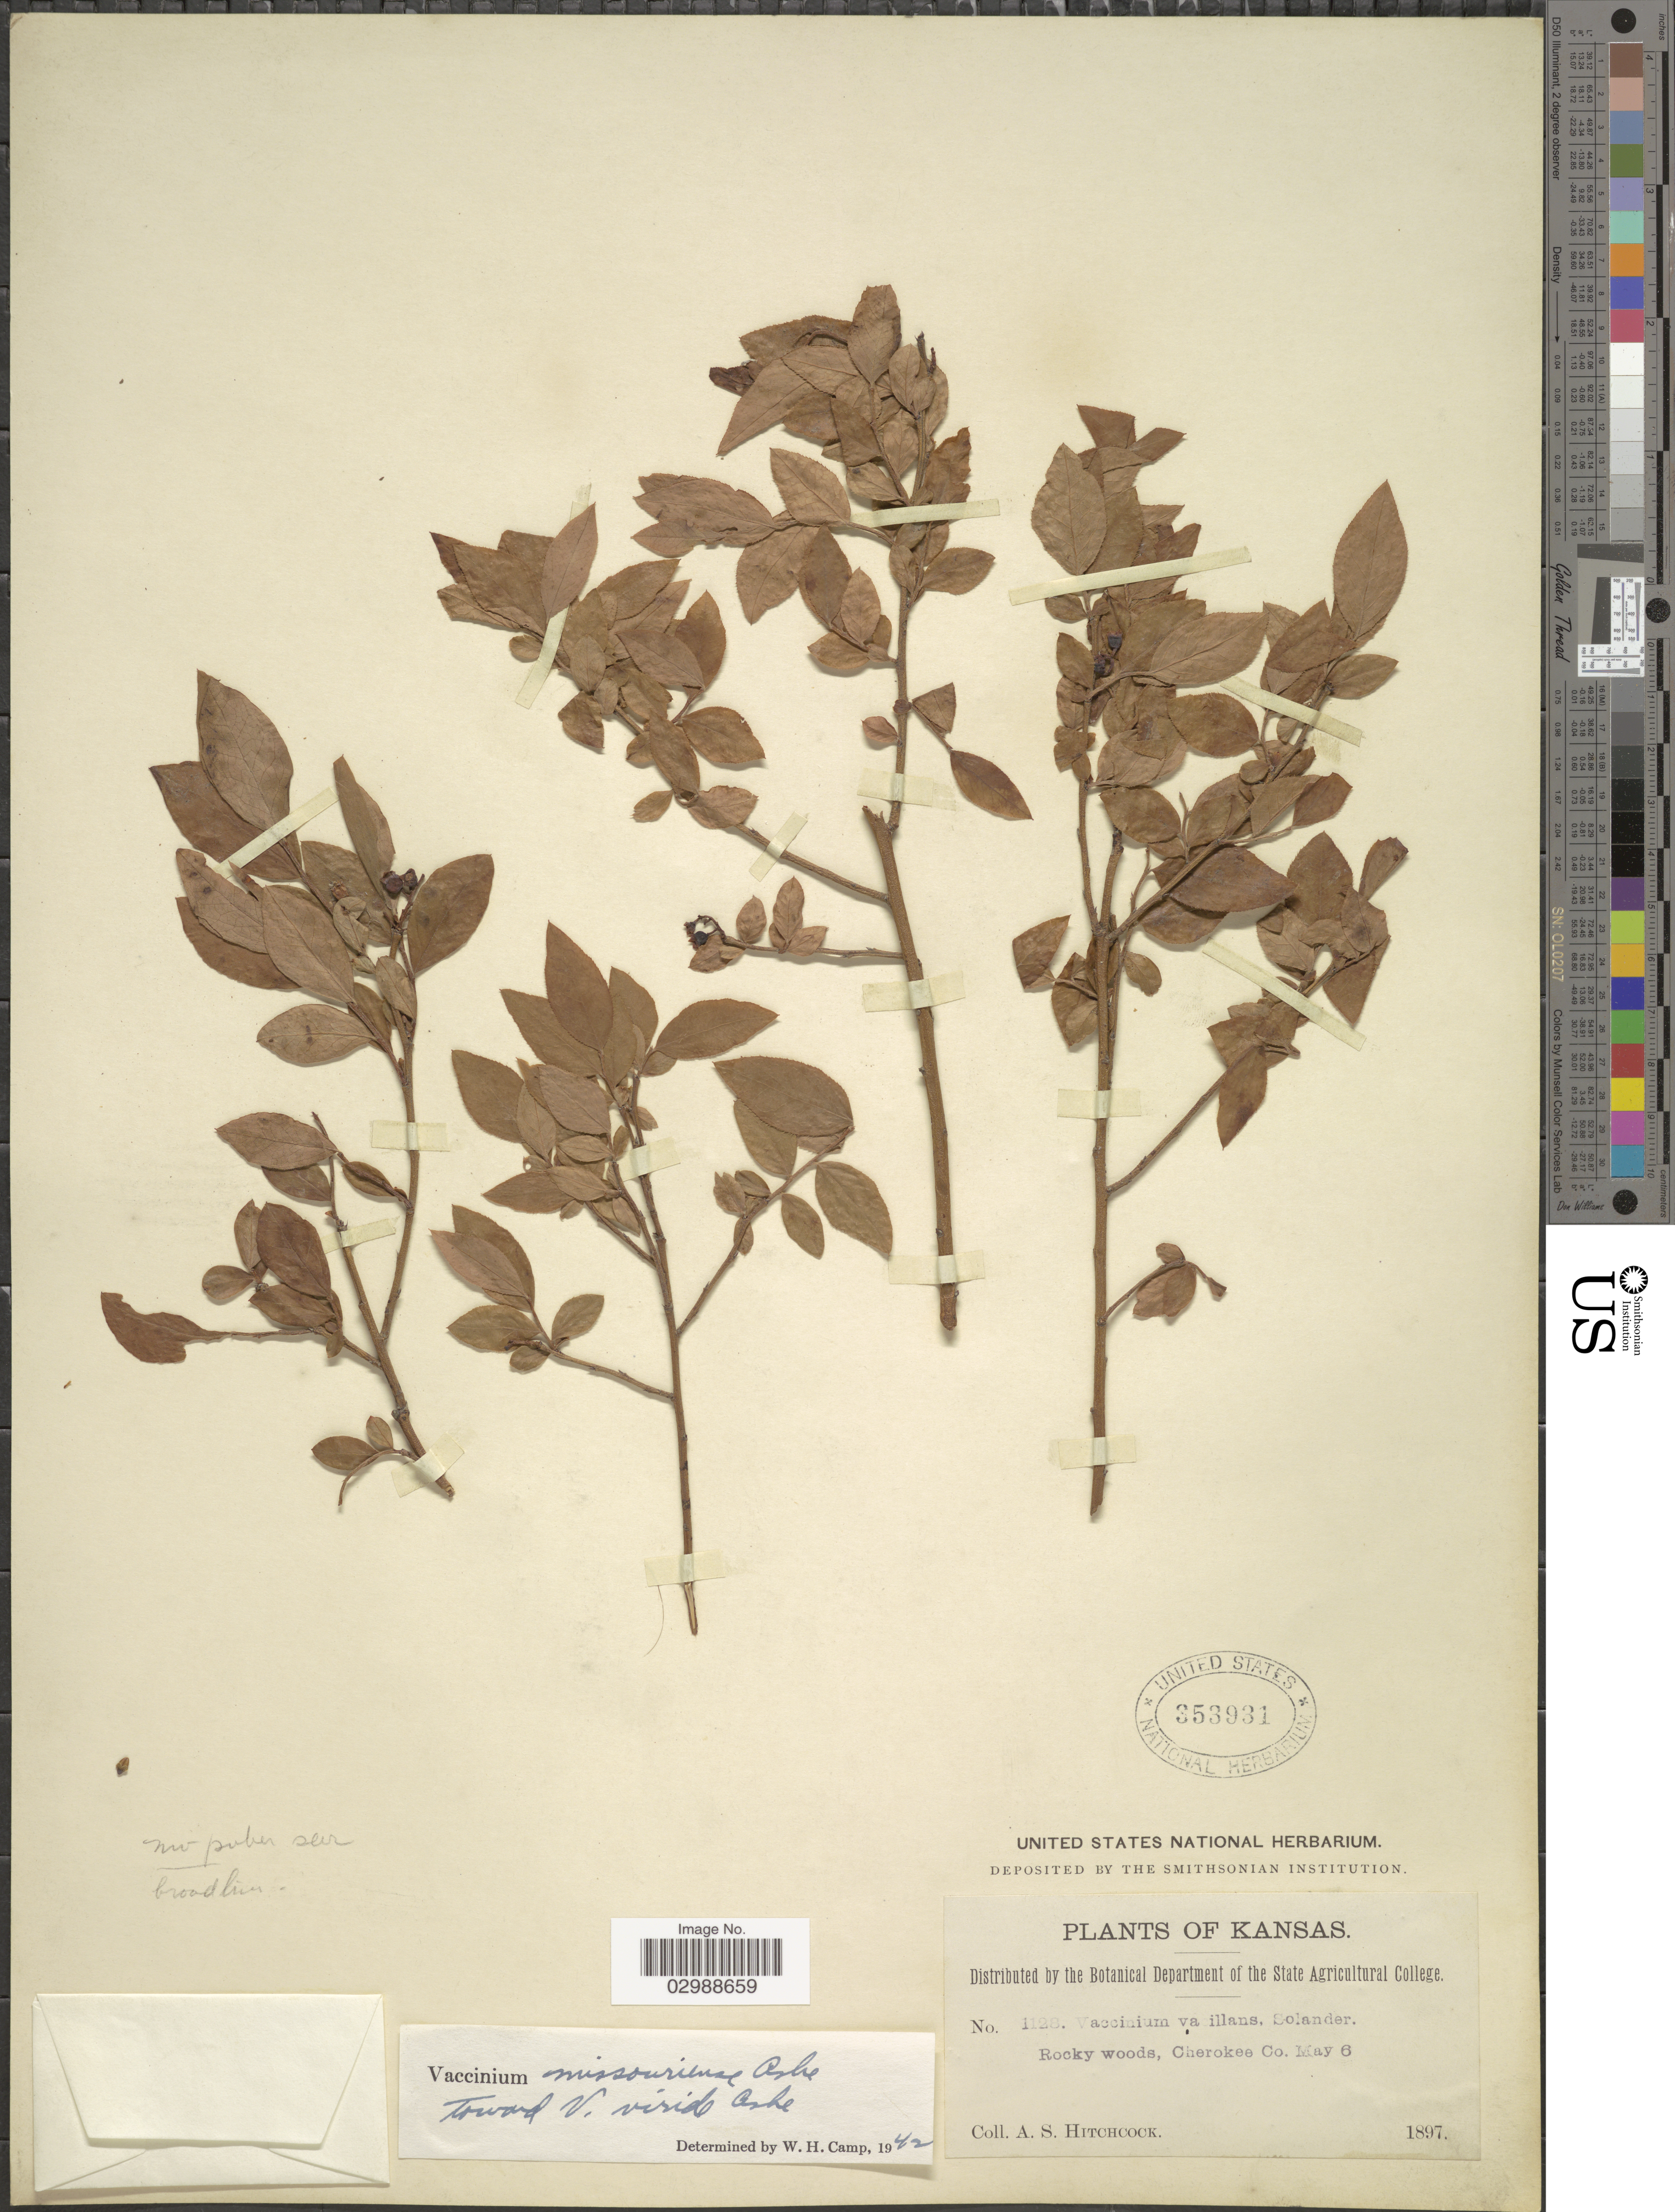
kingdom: Plantae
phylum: Tracheophyta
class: Magnoliopsida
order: Ericales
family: Ericaceae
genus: Vaccinium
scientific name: Vaccinium missouriense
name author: (Ashe) Ashe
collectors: A. S. Hitchcock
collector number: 1128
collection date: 1897-05-06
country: United States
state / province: Kansas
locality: Cherokee Co.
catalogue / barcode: US 353931